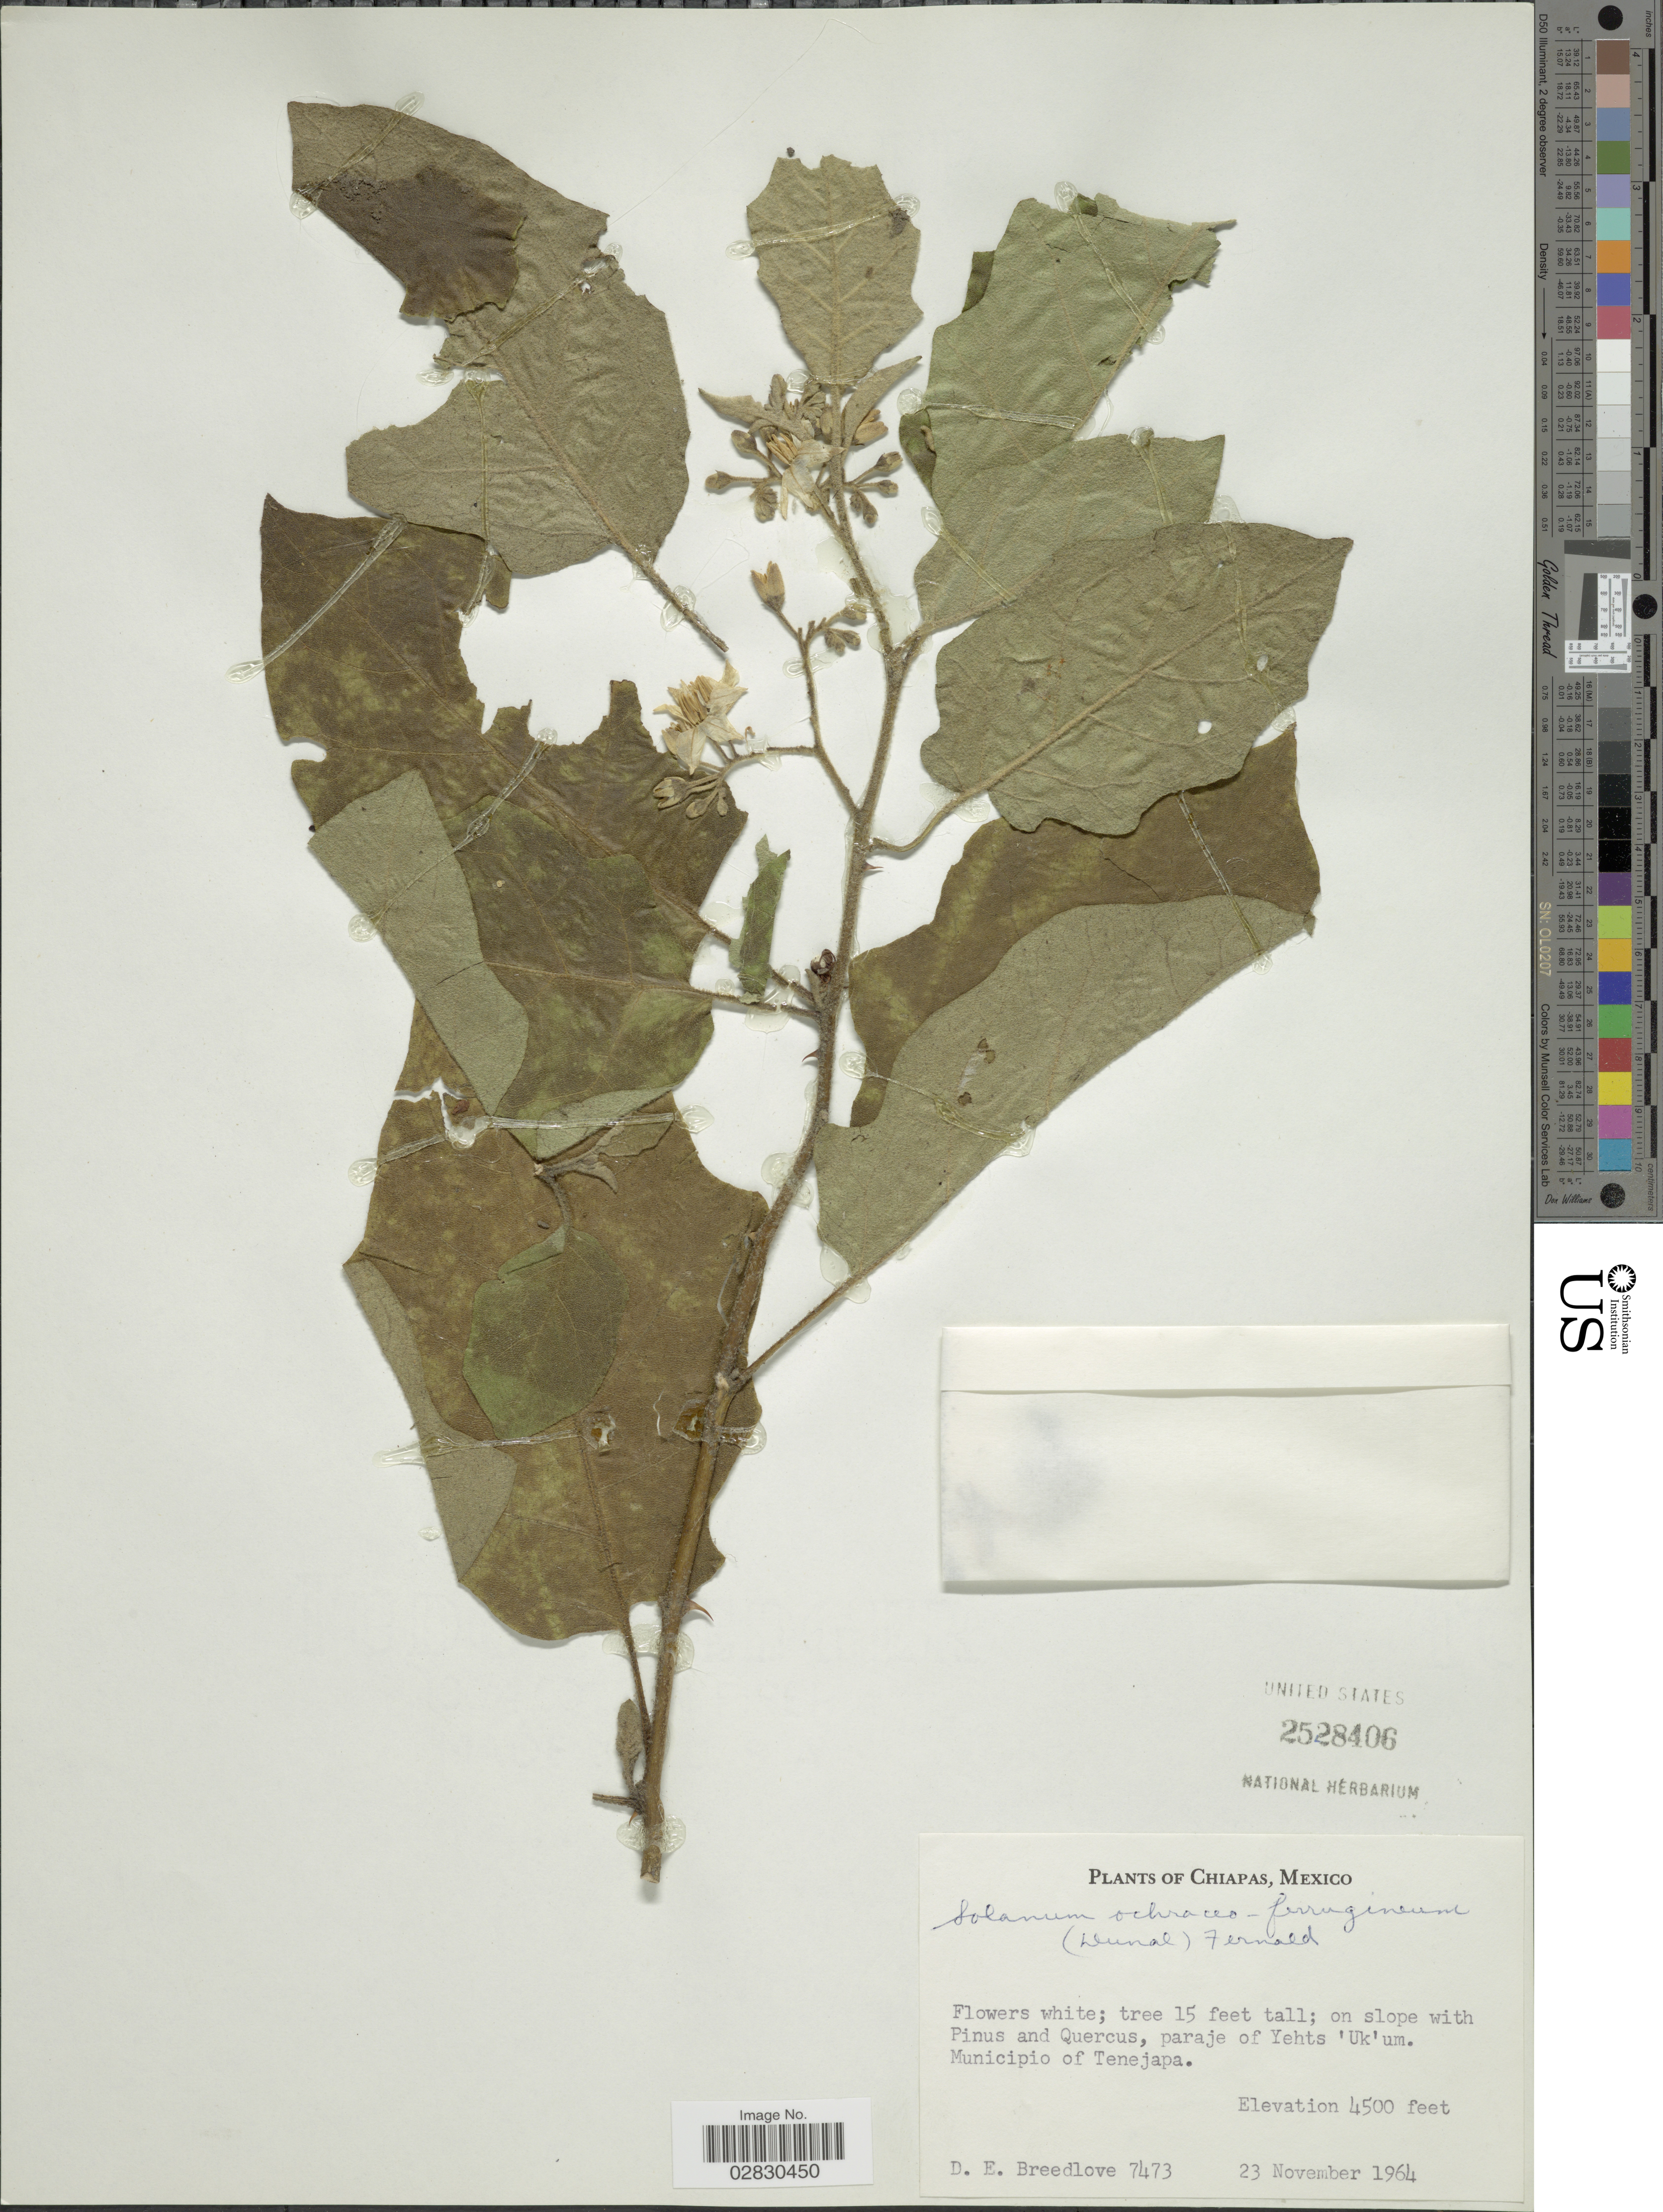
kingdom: Plantae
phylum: Tracheophyta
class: Magnoliopsida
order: Solanales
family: Solanaceae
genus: Solanum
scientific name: Solanum ochraceo-ferrugineum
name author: (Dunal) Fernald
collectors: D. E. Breedlove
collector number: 7473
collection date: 1964-11-23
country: Mexico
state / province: Chiapas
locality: On slope with Pinus and Quercus, paraje of Yehts 'Uk'um. Municipio of Tenejapa.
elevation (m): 1372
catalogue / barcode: US 2528406